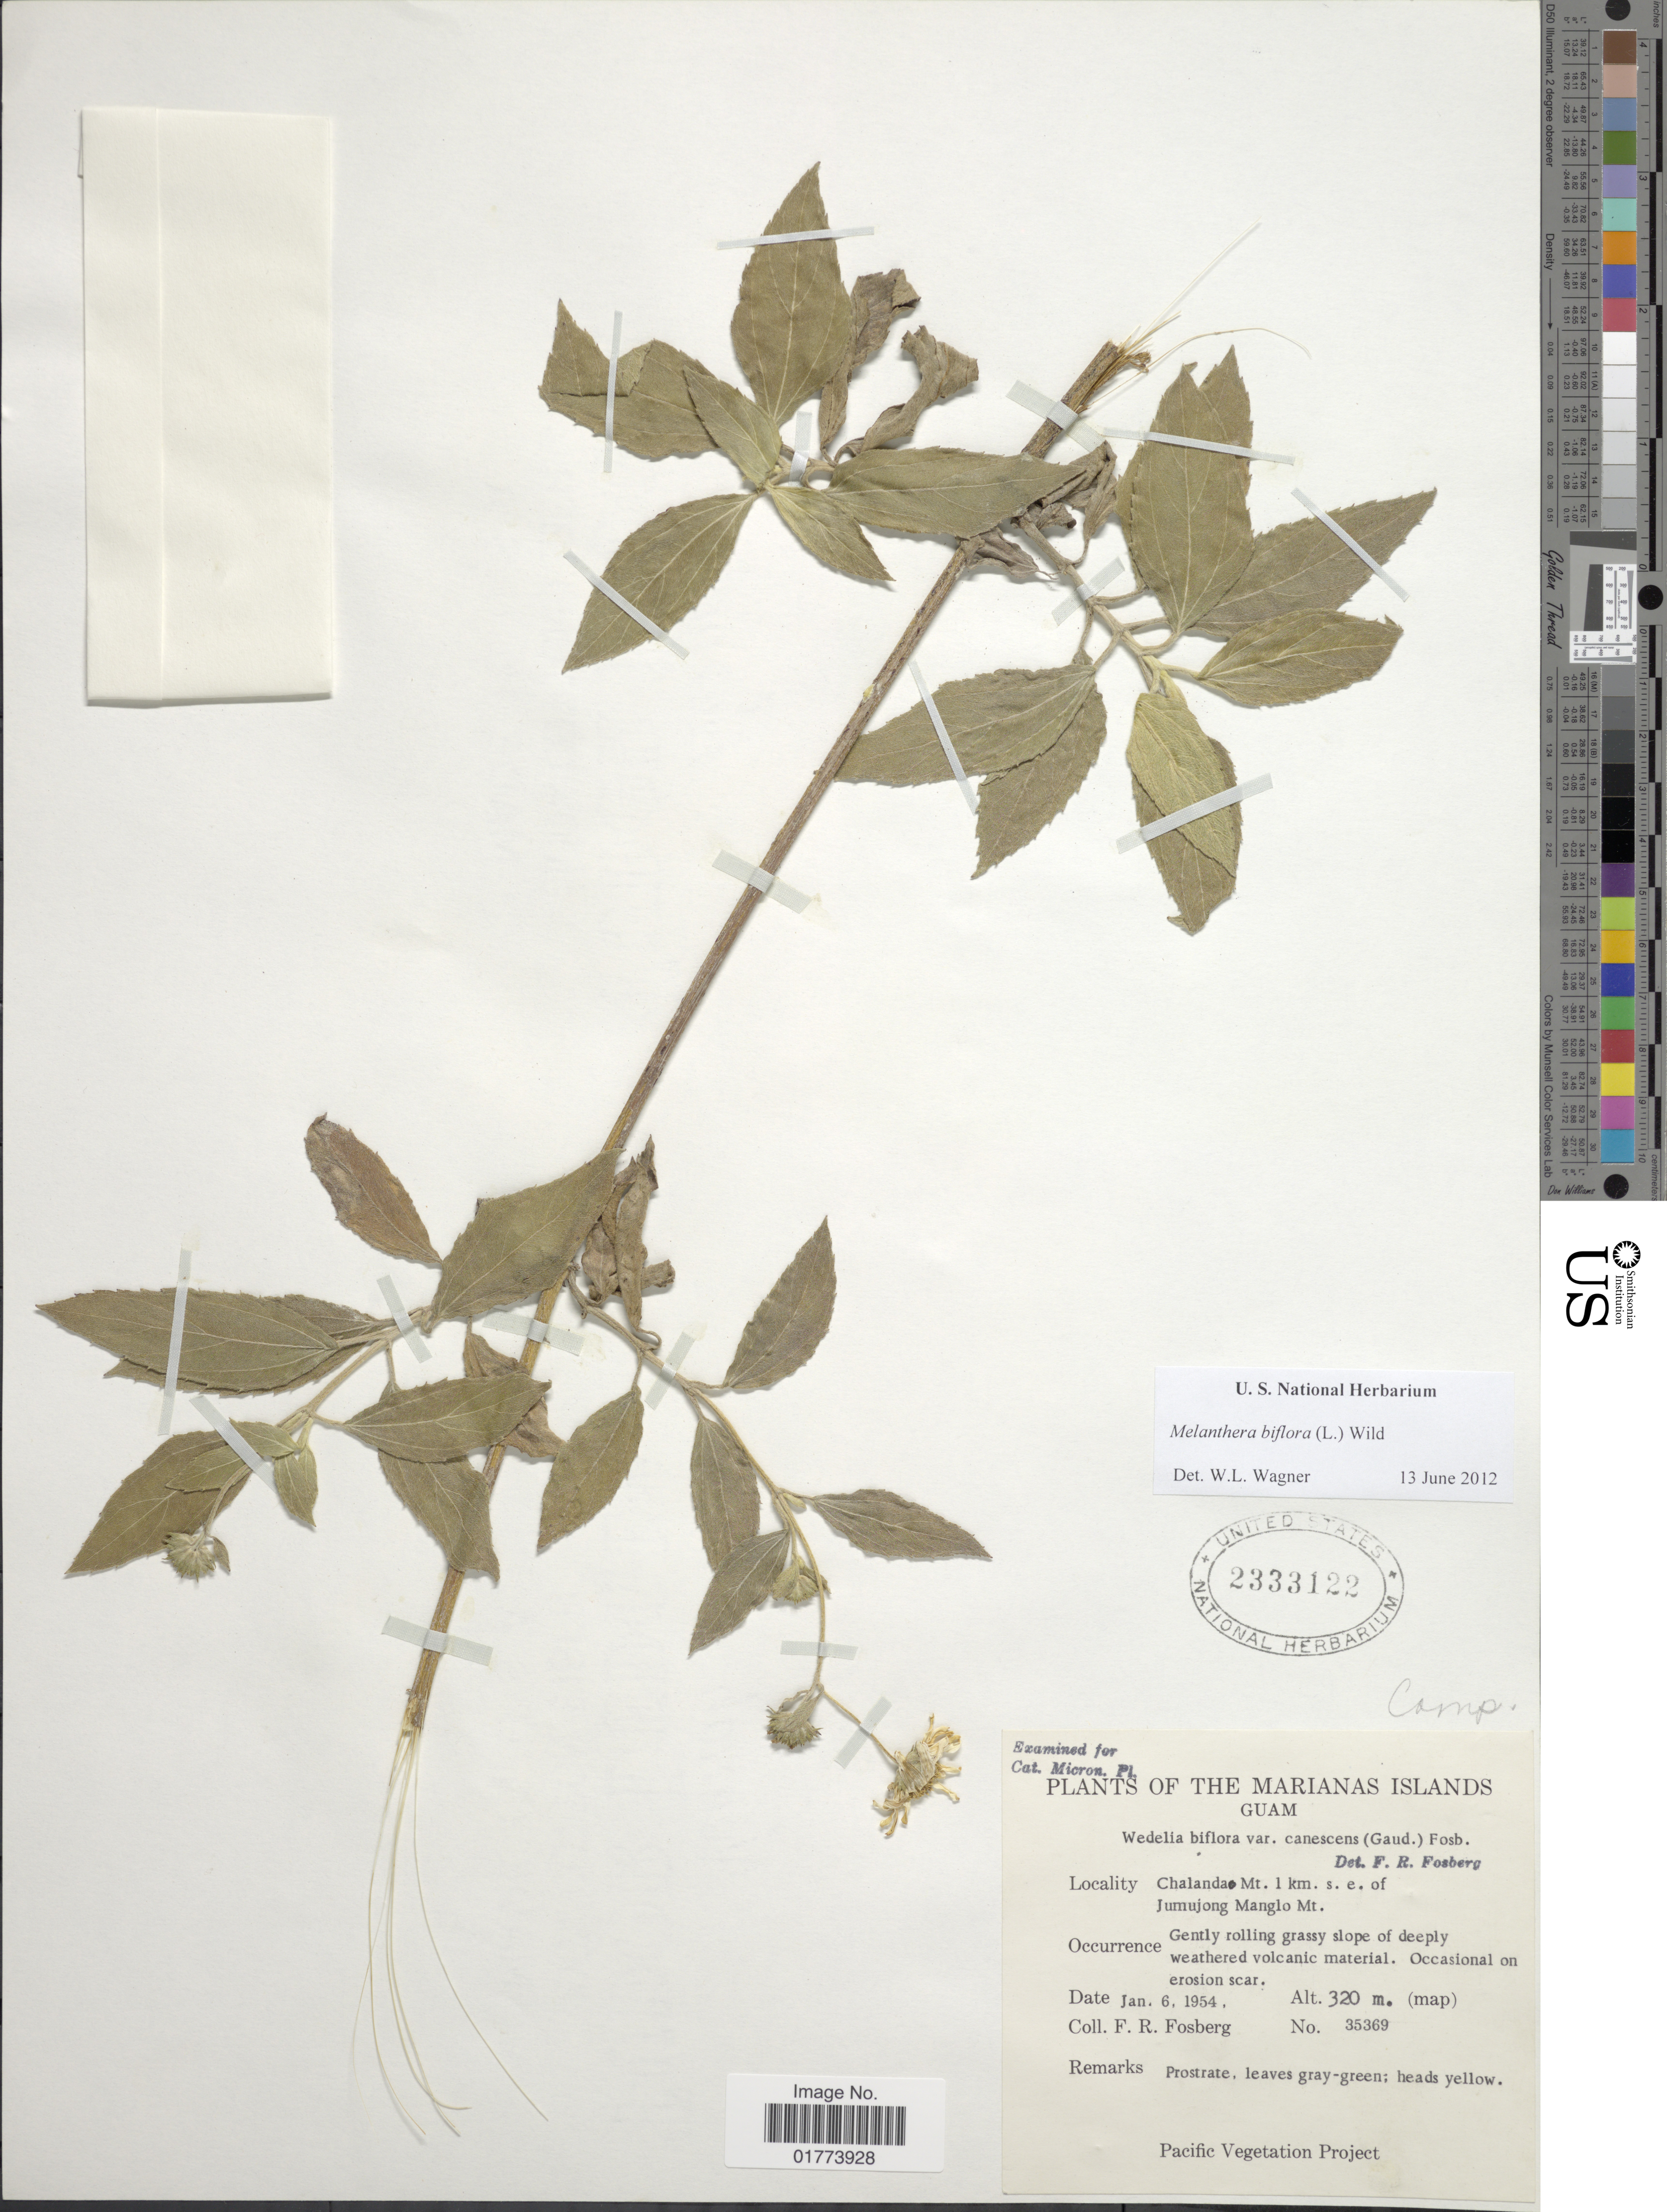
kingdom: Plantae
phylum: Tracheophyta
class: Magnoliopsida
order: Asterales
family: Asteraceae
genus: Wollastonia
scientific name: Wollastonia uniflora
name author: (Willd.) Orchard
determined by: Wagner, W. L., (BOT), Smithsonian Institution - National Museum of Natural History (UNITED STATES)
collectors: F. R. Fosberg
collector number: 35369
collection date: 1954-01-06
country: Guam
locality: Marianas Islands, Guam, Chalanda Mt. 1 km. s. e. of Jumujong Manglo Mt.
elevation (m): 320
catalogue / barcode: US 2333122